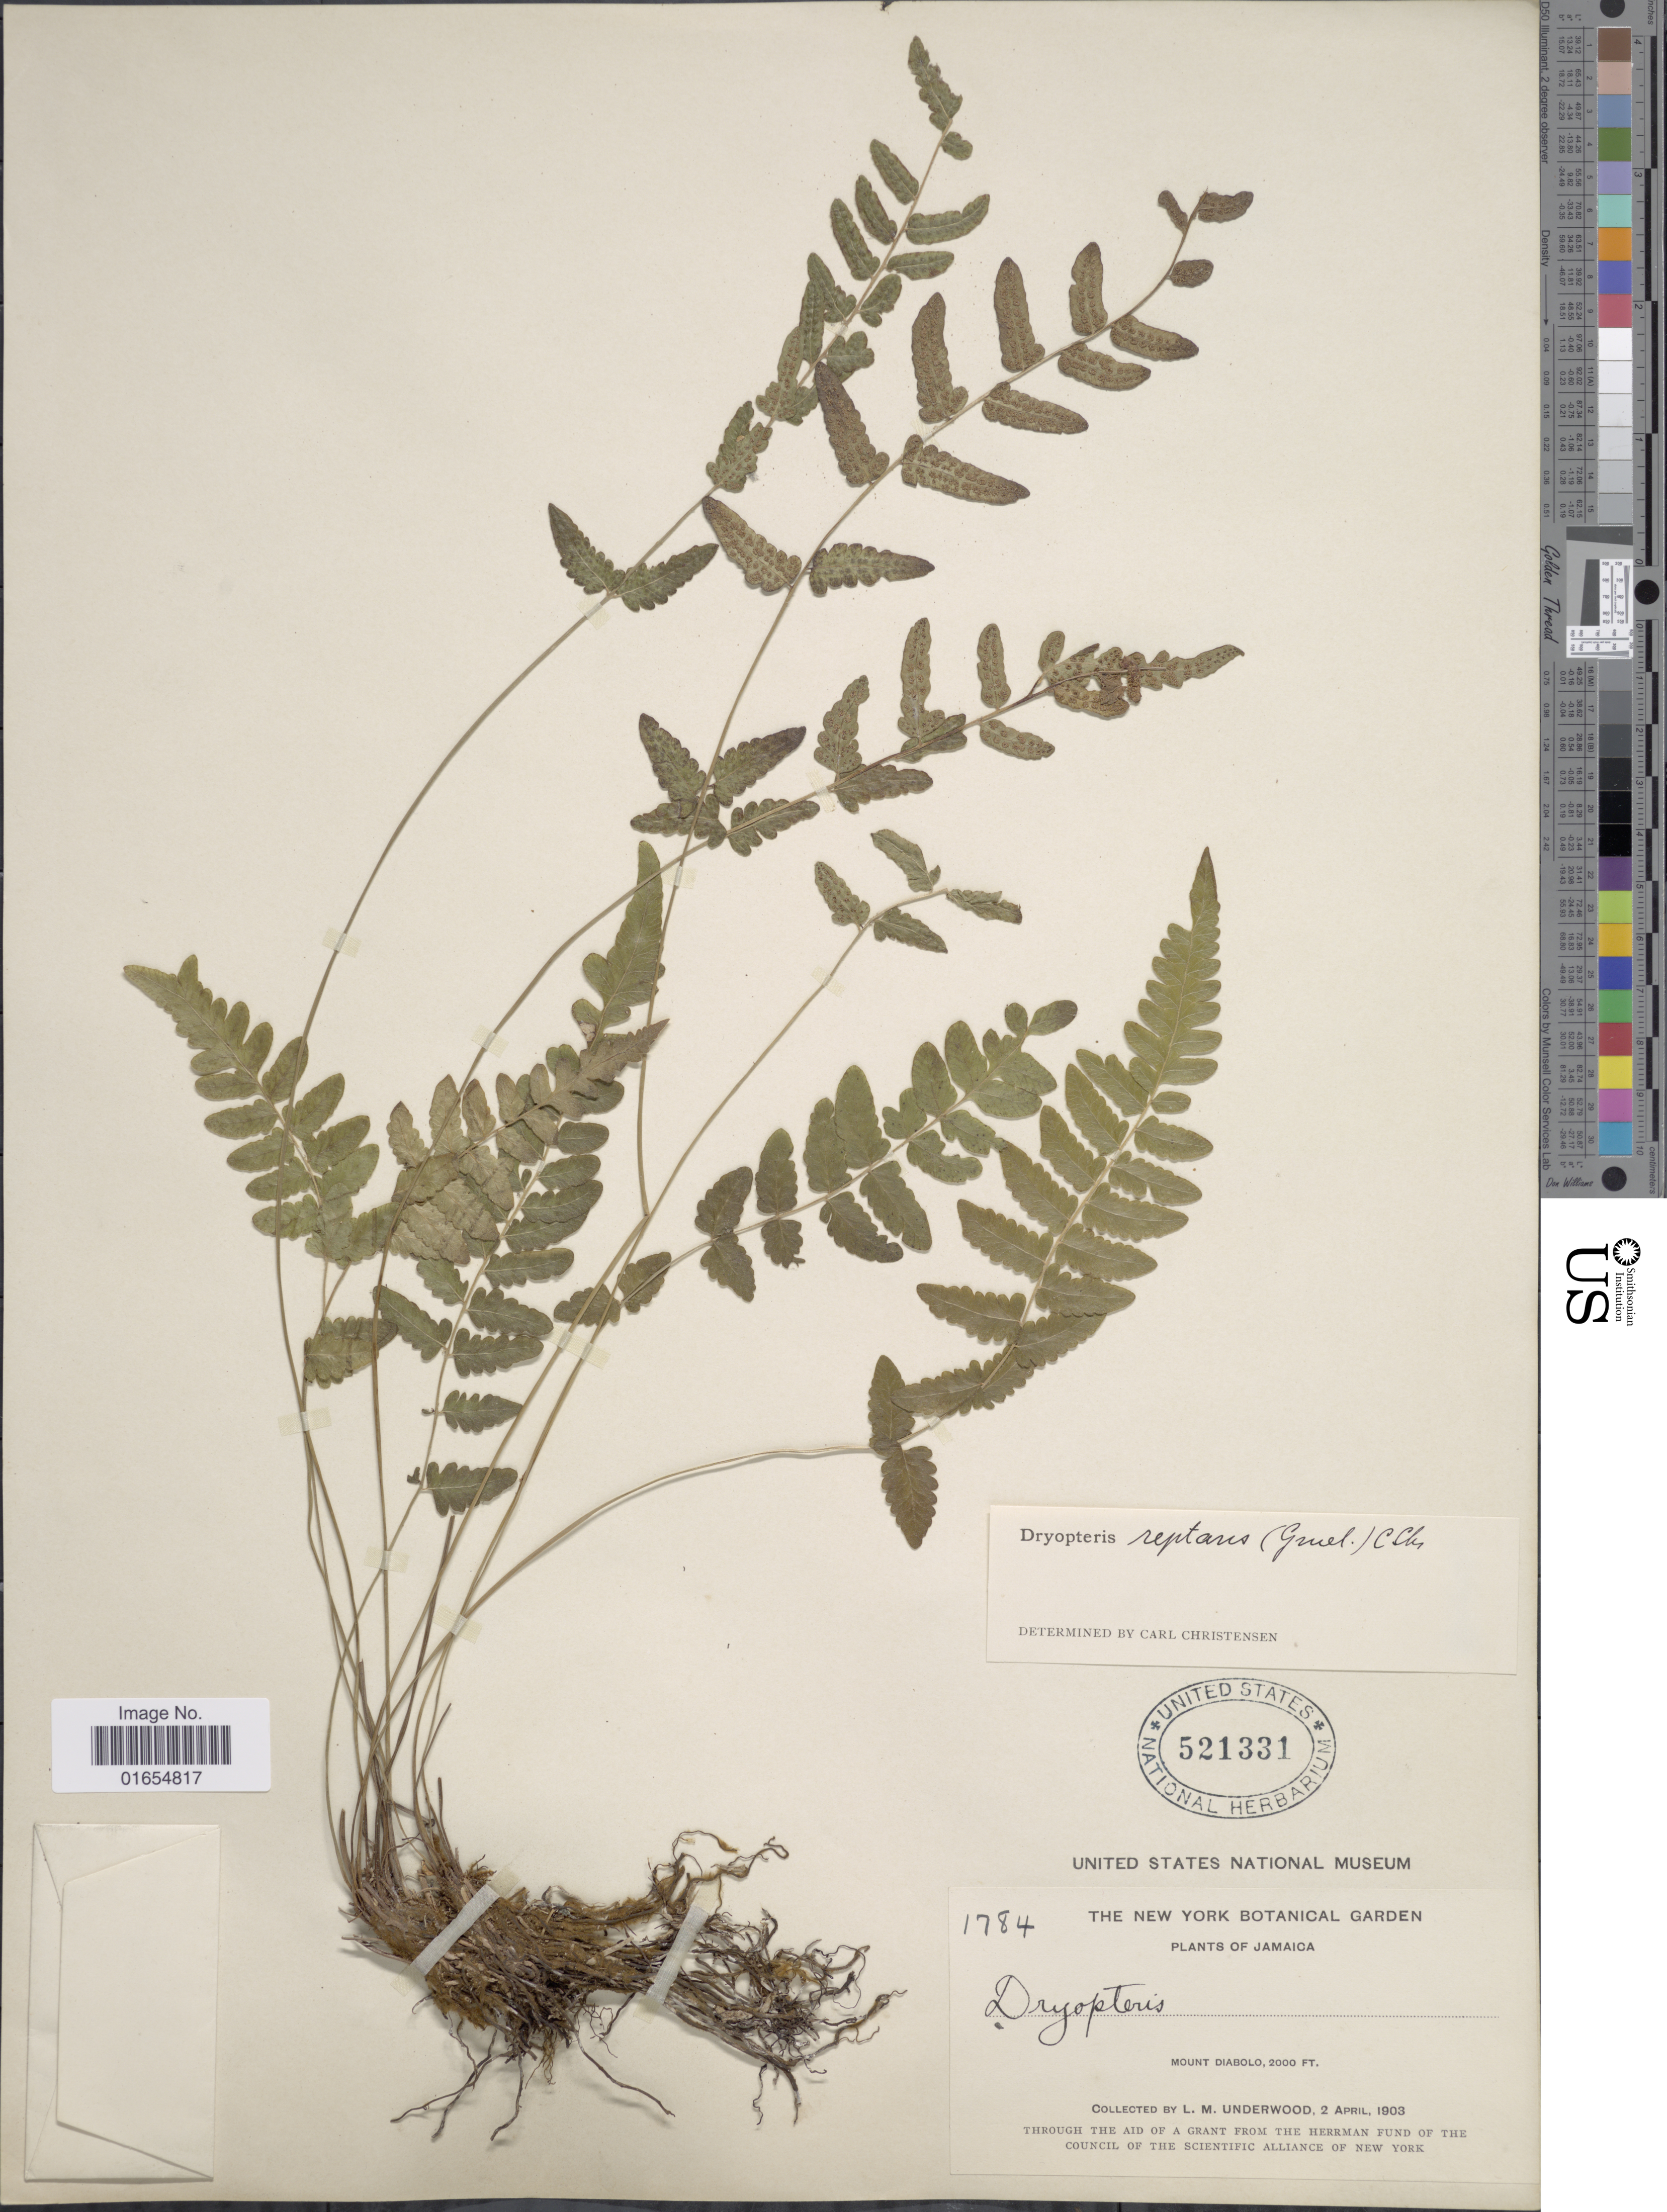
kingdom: Plantae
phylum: Tracheophyta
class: Polypodiopsida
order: Polypodiales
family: Thelypteridaceae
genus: Goniopteris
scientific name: Goniopteris reptans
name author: (J.F. Gmel.) C. Presl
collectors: L. M. Underwood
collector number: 1784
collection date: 1903-04-02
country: Jamaica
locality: Mount Diabolo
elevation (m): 610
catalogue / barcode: US 521331